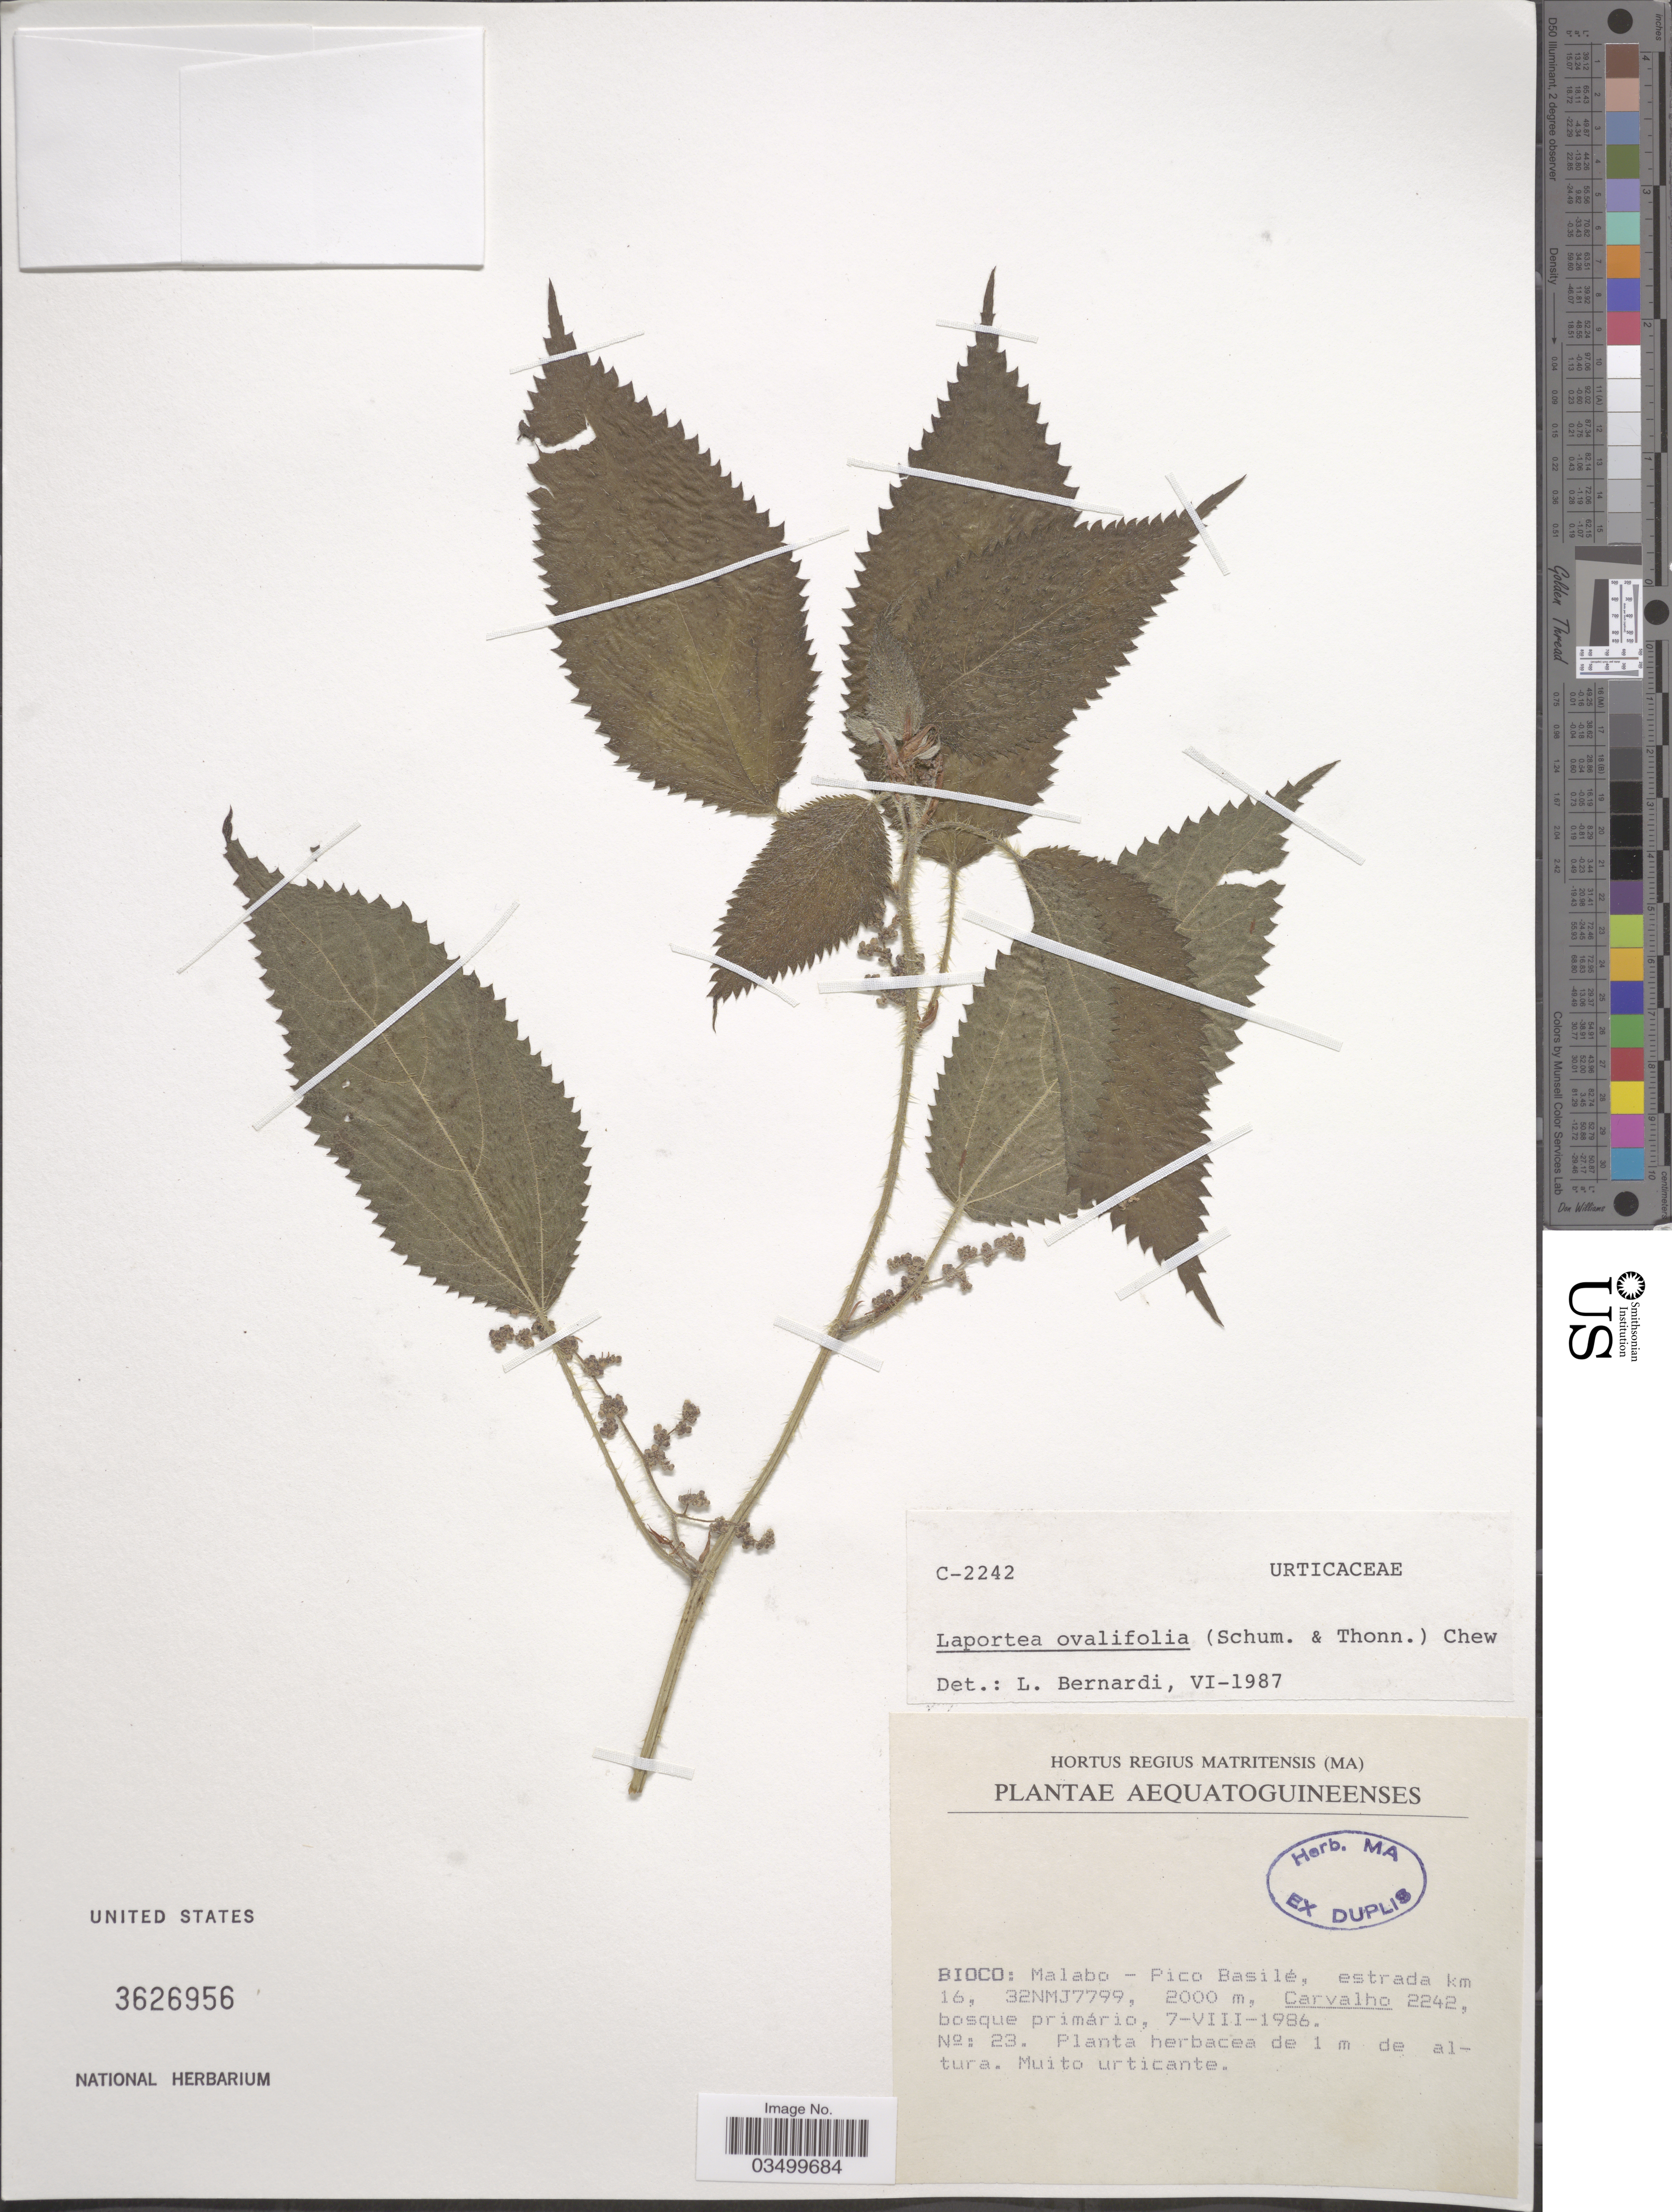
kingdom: Plantae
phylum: Tracheophyta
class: Magnoliopsida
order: Rosales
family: Urticaceae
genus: Laportea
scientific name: Laportea ovalifolia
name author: (Schum. & Thonn.) Chew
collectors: Carvalho, --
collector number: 2242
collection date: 1986-08-07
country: Equatorial Guinea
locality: Aequatoguineenses. Bioco: Malabo - Pico Basilé, estrada km 16, 32NMJ7799.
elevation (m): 2000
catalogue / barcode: US 3626956